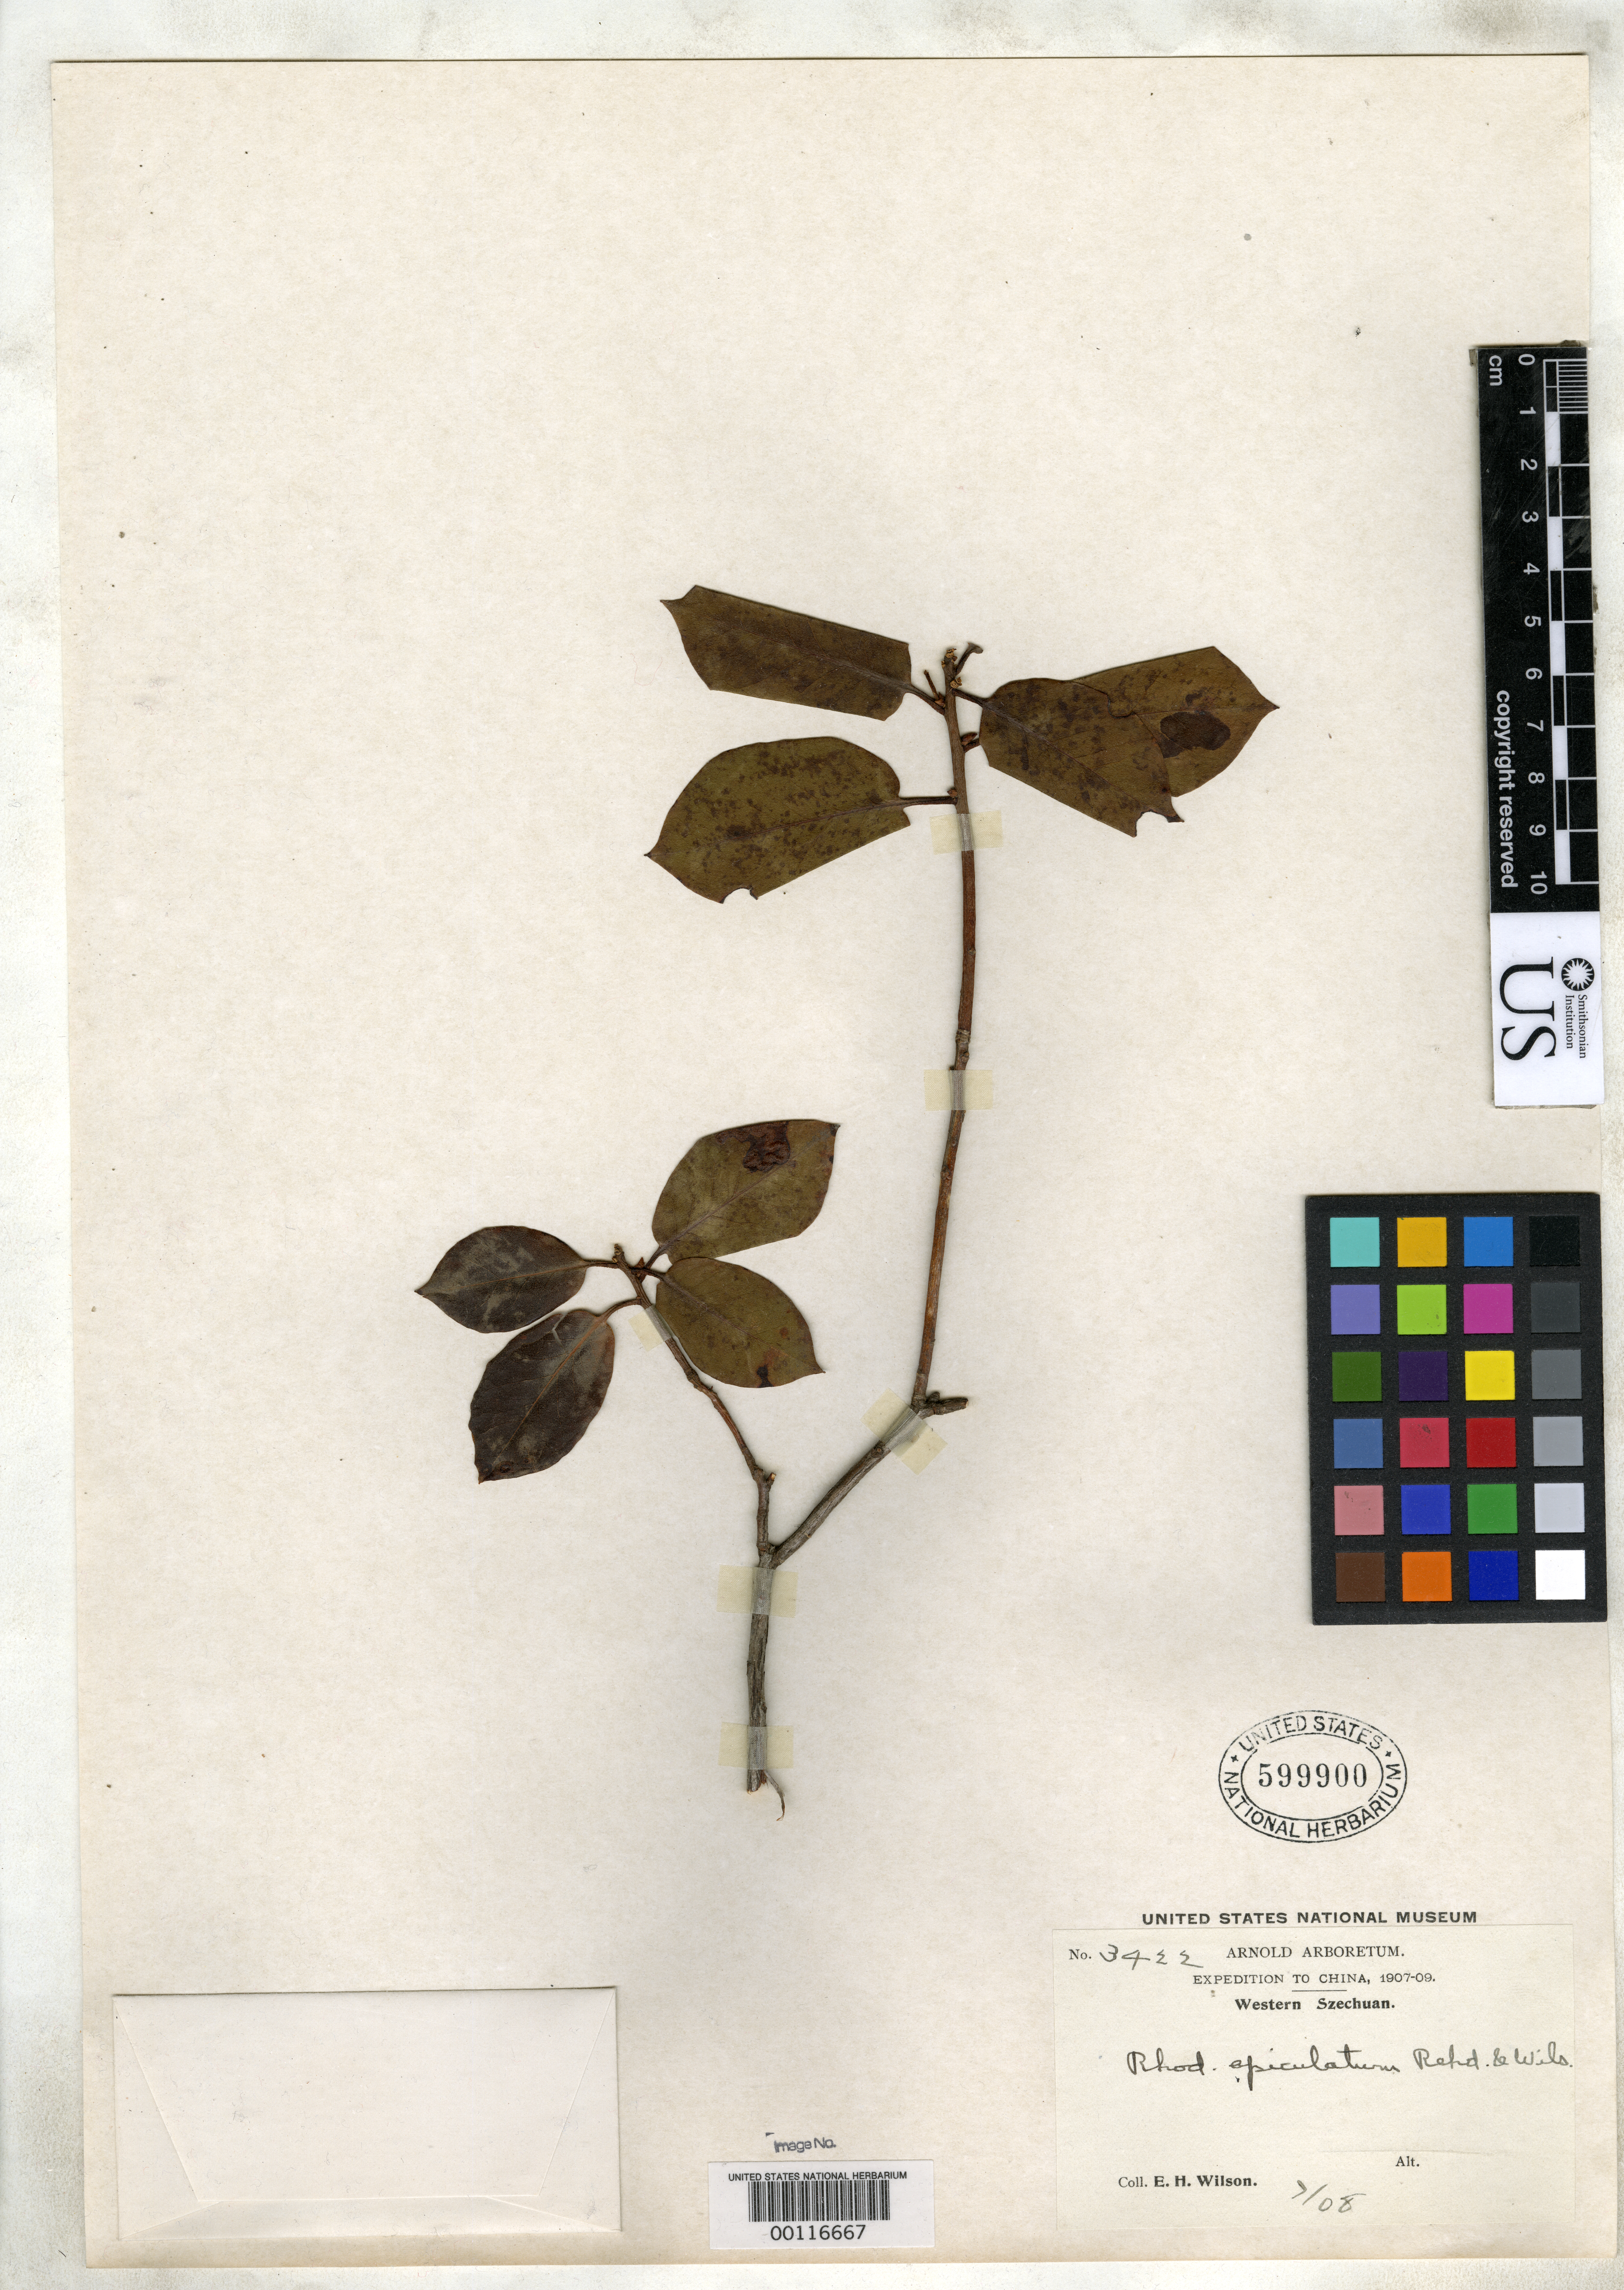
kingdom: Plantae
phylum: Tracheophyta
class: Magnoliopsida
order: Ericales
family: Ericaceae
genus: Rhododendron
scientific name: Rhododendron apiculatum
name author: Rehder & E.H. Wilson in Sarg.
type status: Isotype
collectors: E. H. Wilson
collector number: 3422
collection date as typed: Jul 1908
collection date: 1908-07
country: China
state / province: Sichuan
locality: W & near Wen-ch'uan Hsien.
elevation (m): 2500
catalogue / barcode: US 599900